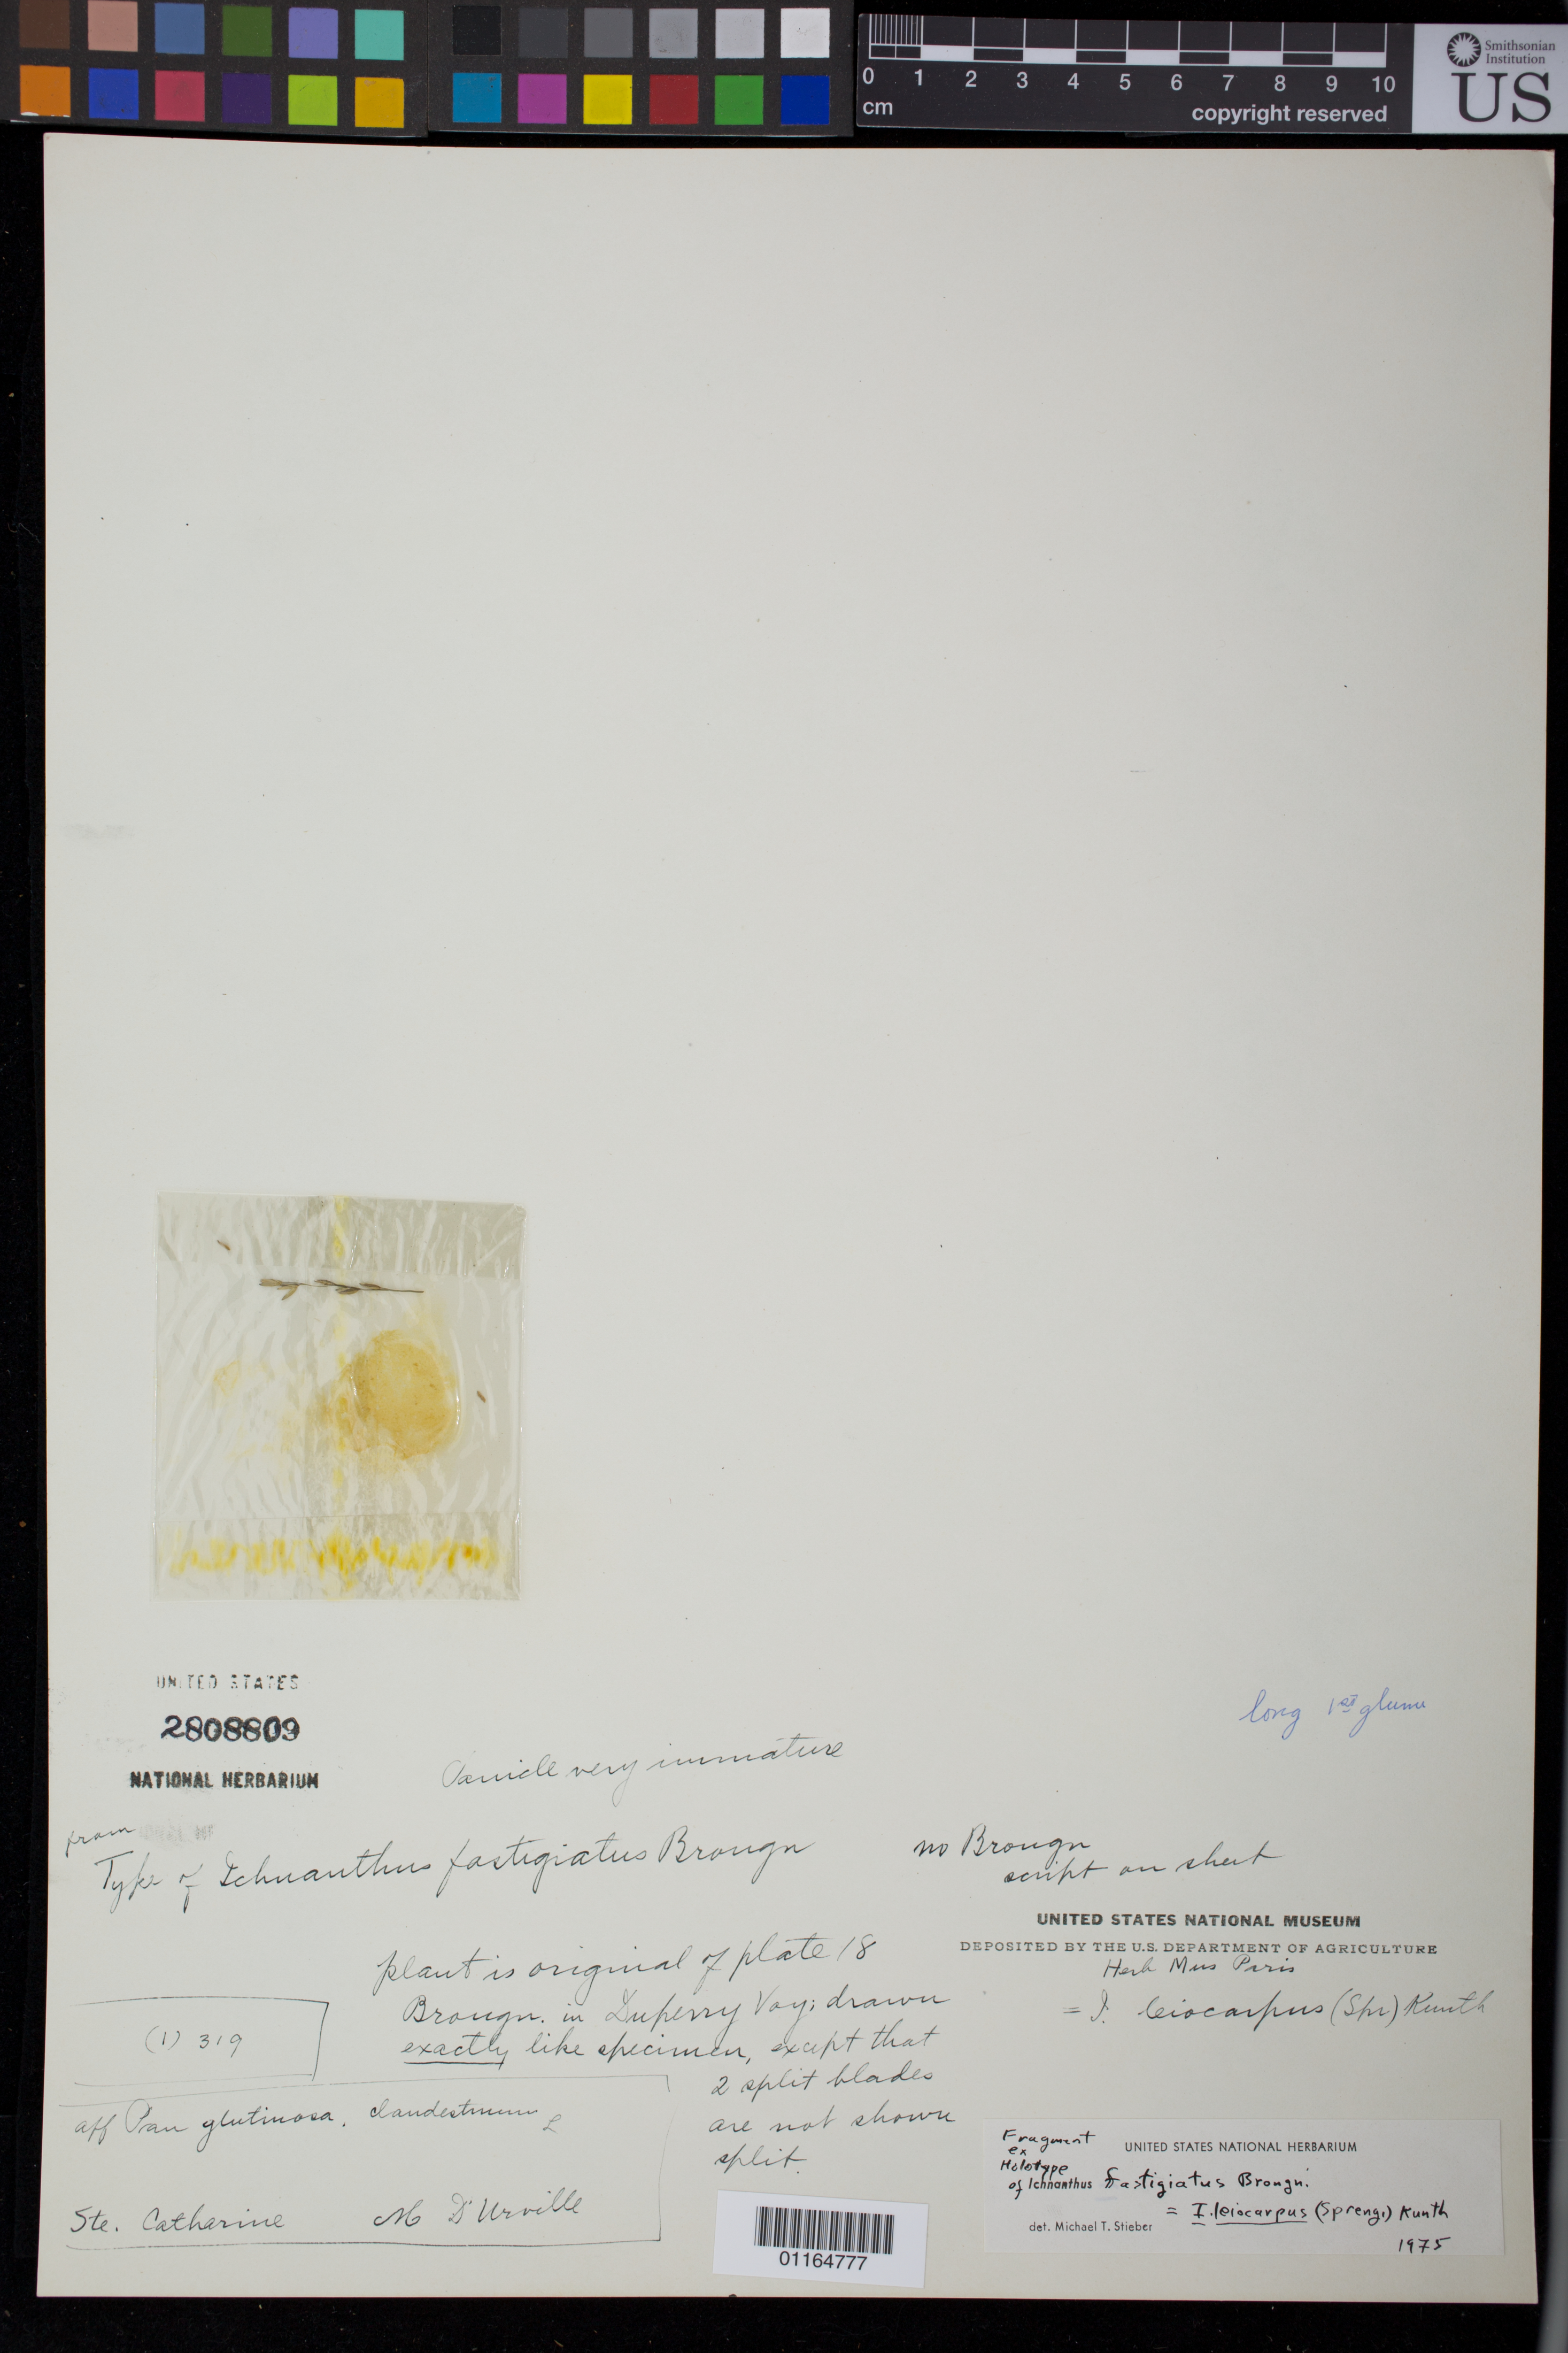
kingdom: Plantae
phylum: Tracheophyta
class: Liliopsida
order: Poales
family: Poaceae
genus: Ichnanthus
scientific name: Ichnanthus fastigiatus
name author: Brongn.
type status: Isotype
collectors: J. d'Urville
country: Brazil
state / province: Santa Catarina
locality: Ste. Catharine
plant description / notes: Fragmentary material of type specimen ex herb. Paris.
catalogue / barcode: US 2808809